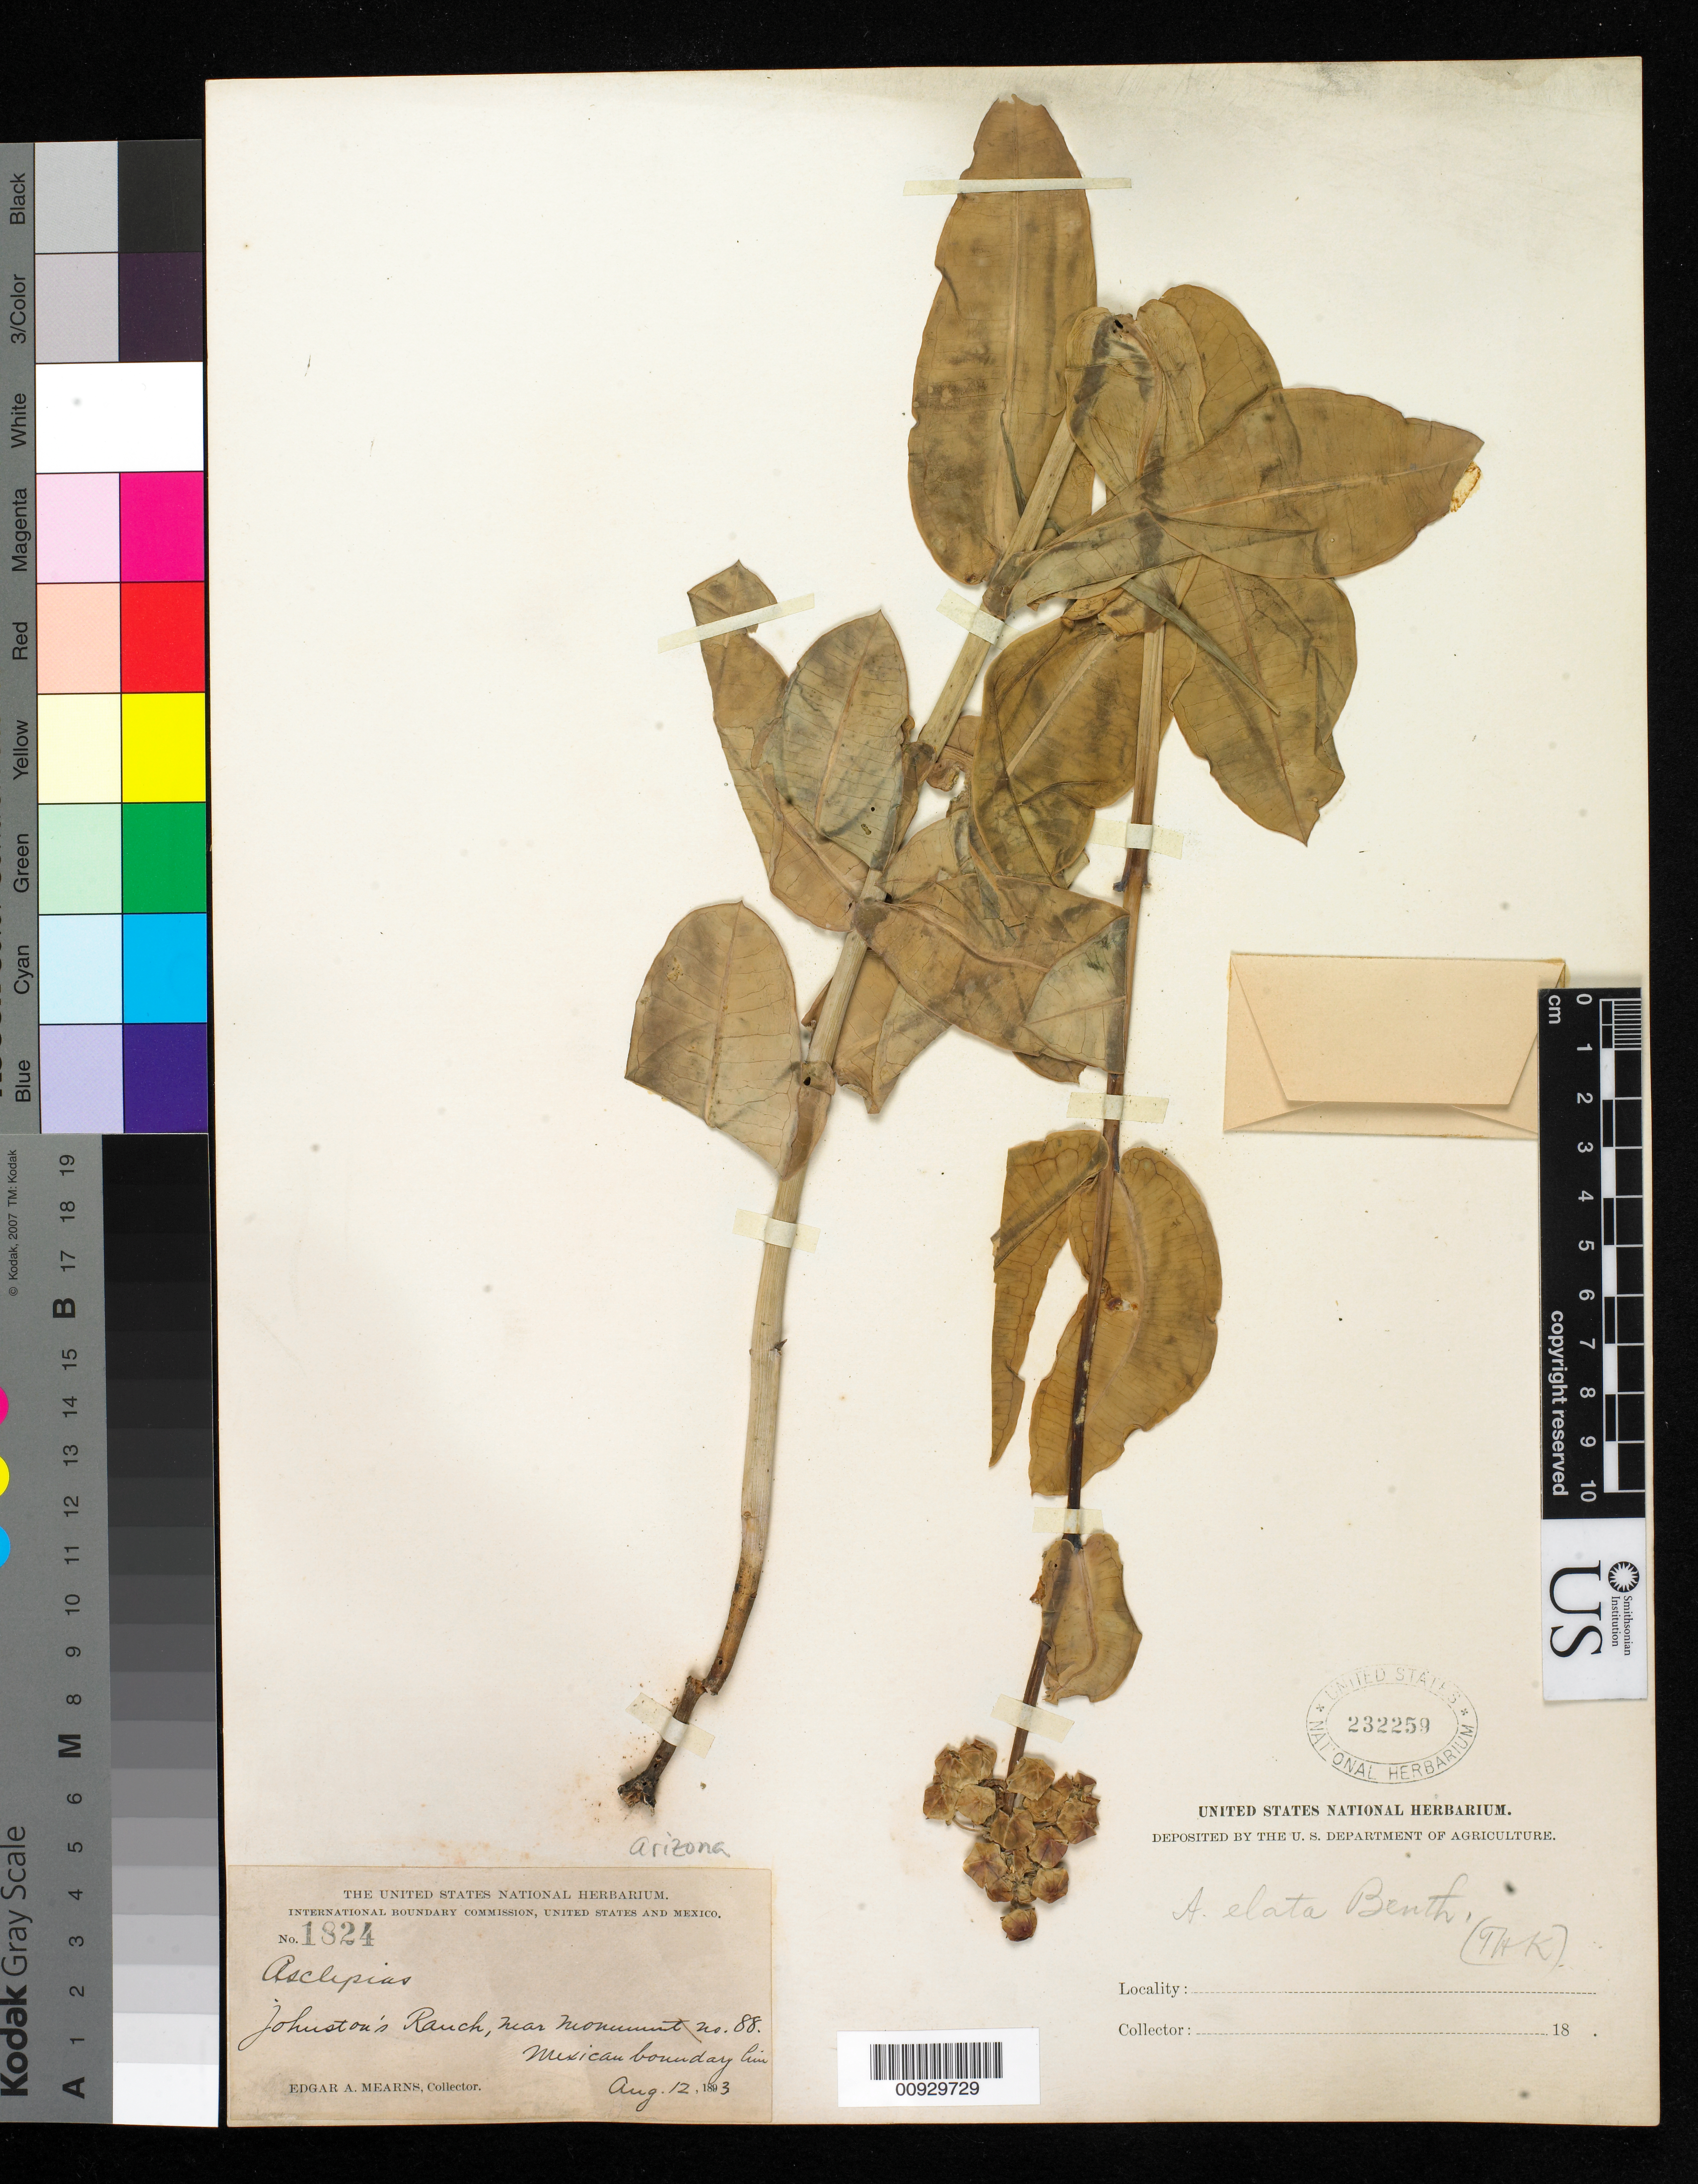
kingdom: Plantae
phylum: Tracheophyta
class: Magnoliopsida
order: Gentianales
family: Apocynaceae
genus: Asclepias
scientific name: Asclepias elata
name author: Benth.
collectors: E. A. Mearns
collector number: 1824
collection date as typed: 12 Aug 1893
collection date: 1893-08-12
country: United States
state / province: Arizona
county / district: Cochise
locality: Johnston's Ranch, near monument no. 88. Mexican boundary line.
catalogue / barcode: US 232259